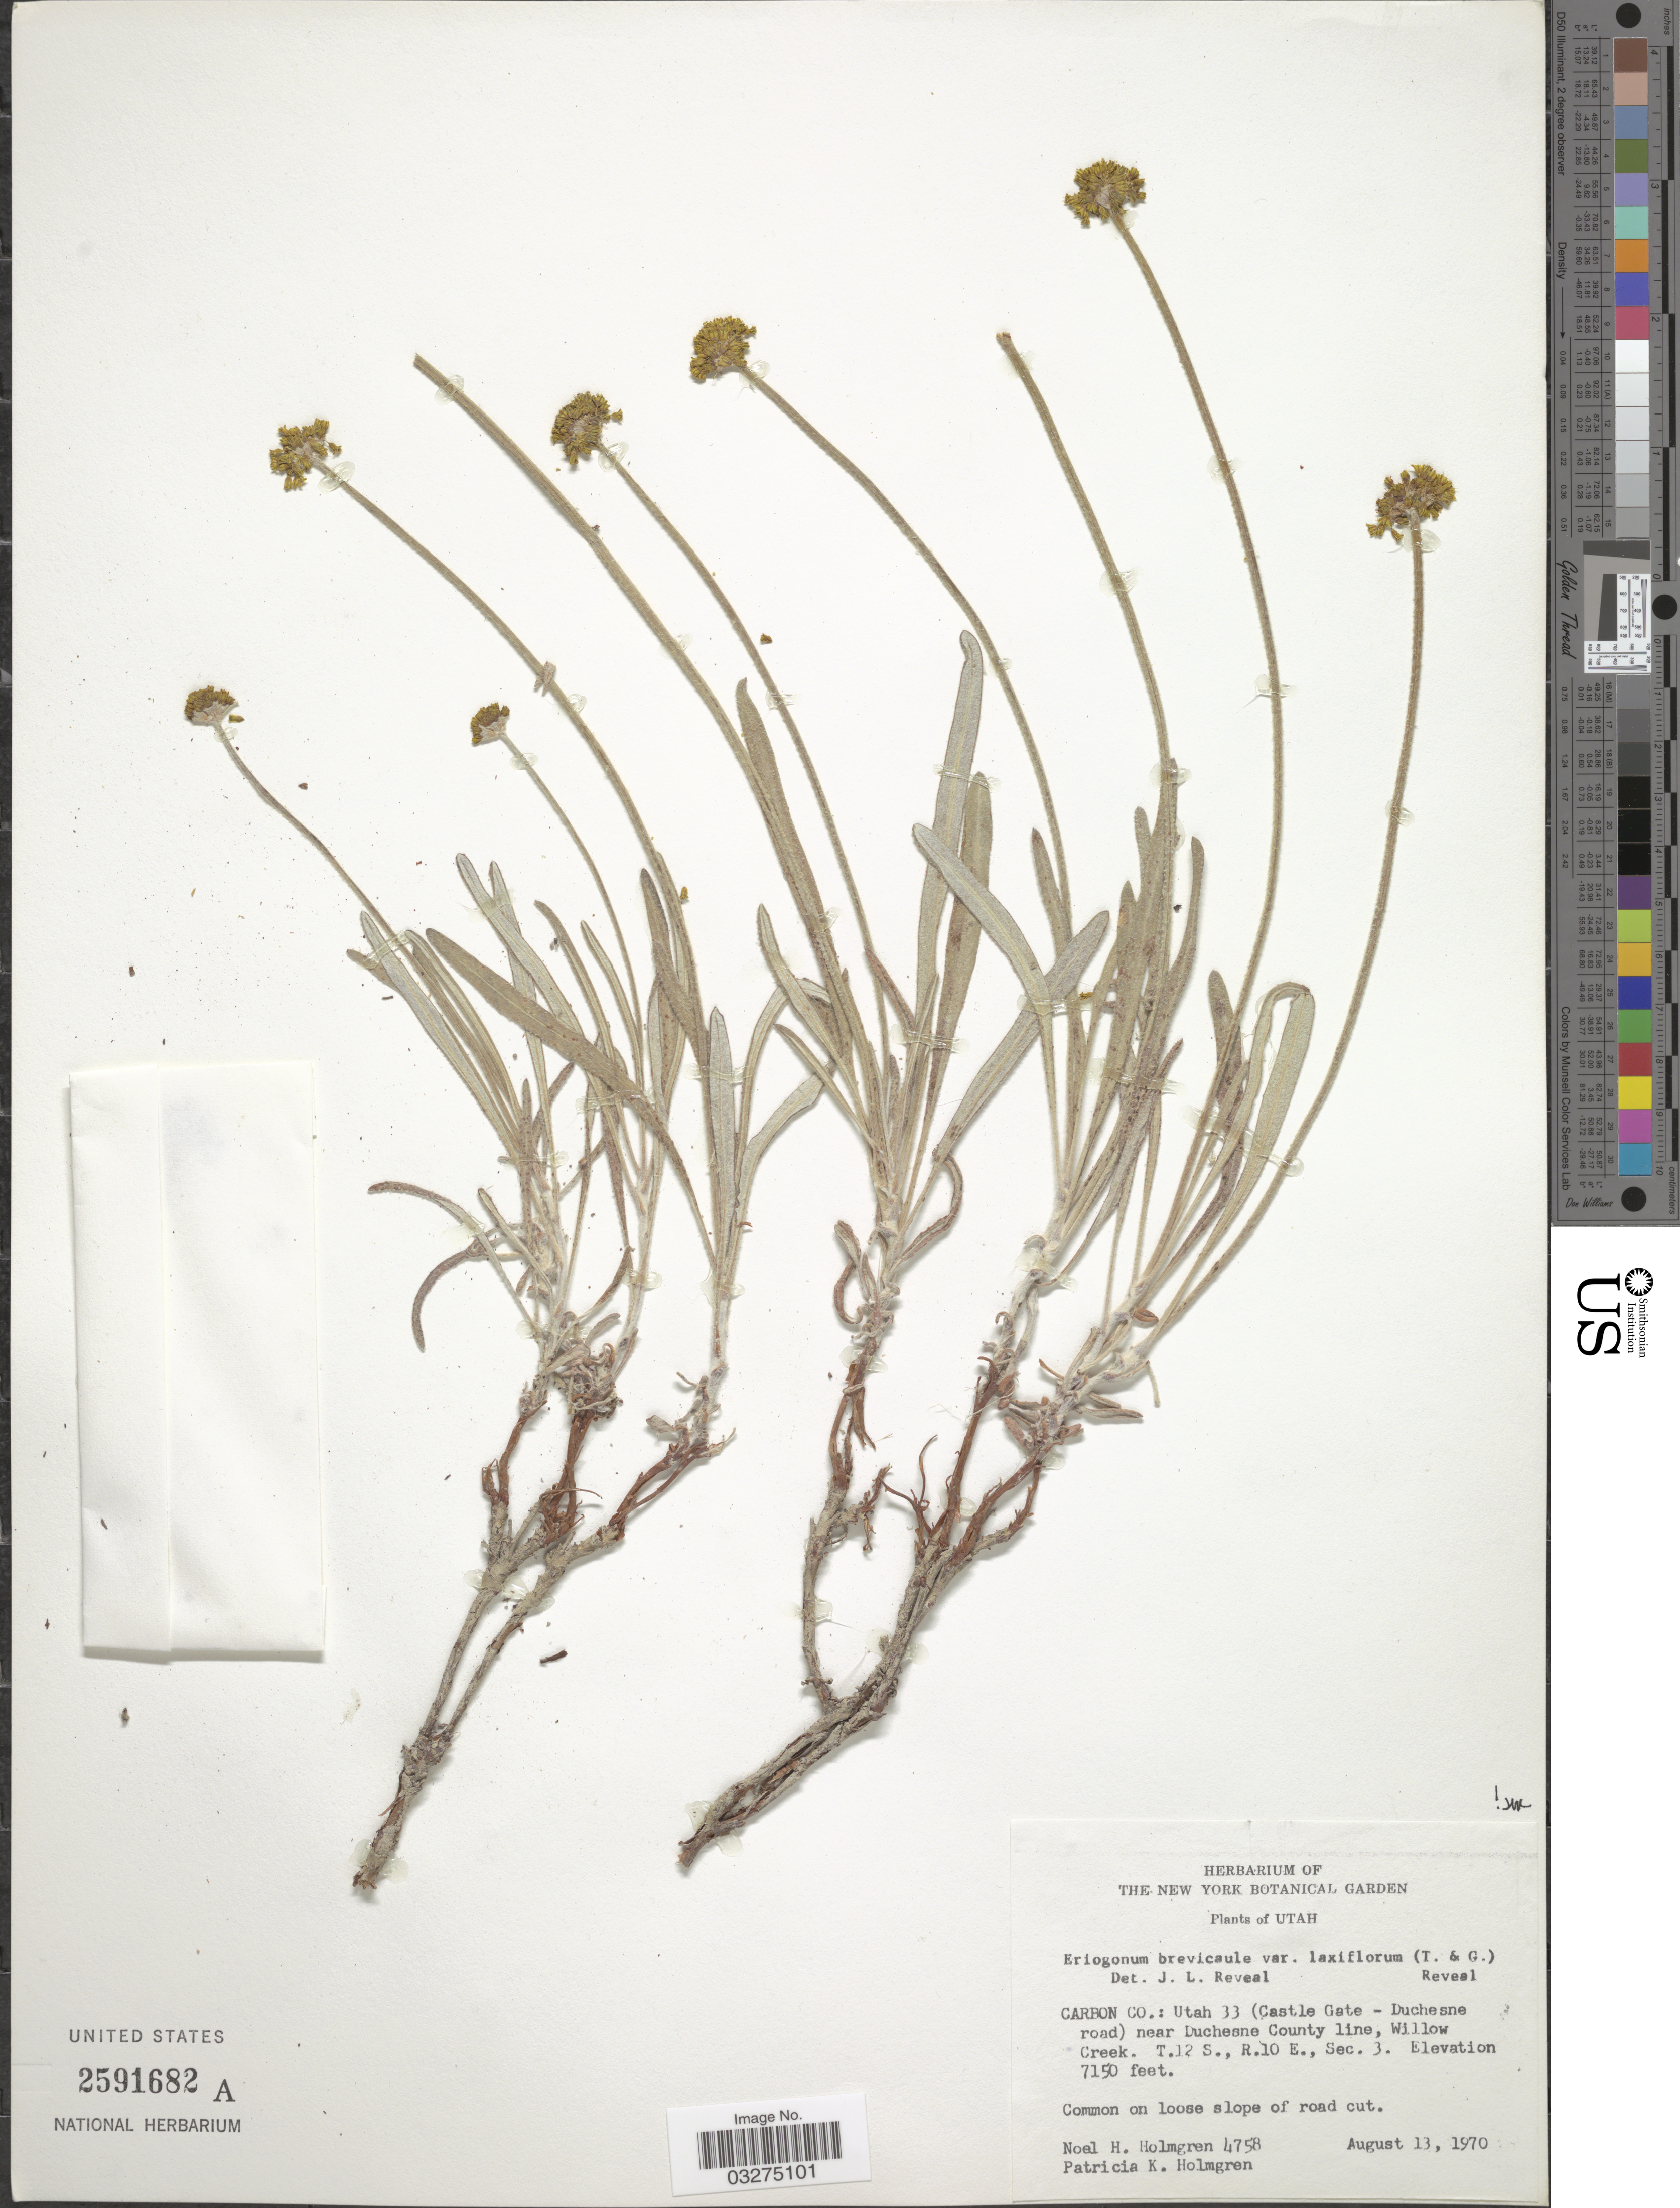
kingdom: Plantae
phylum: Tracheophyta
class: Magnoliopsida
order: Caryophyllales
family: Polygonaceae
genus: Eriogonum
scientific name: Eriogonum brevicaule var. laxifolium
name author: (Torr. & A. Gray) Reveal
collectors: N. H. Holmgren & P. K. Holmgren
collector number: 4758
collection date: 1970-08-13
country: United States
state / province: Utah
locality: Carbon Co.: Utah 33 (Castle Gate-Duchesne road) near Duchesne County line, Willow Creek, T.12 S., R.10 E., Sec. 3.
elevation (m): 2179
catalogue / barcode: US 2591682A